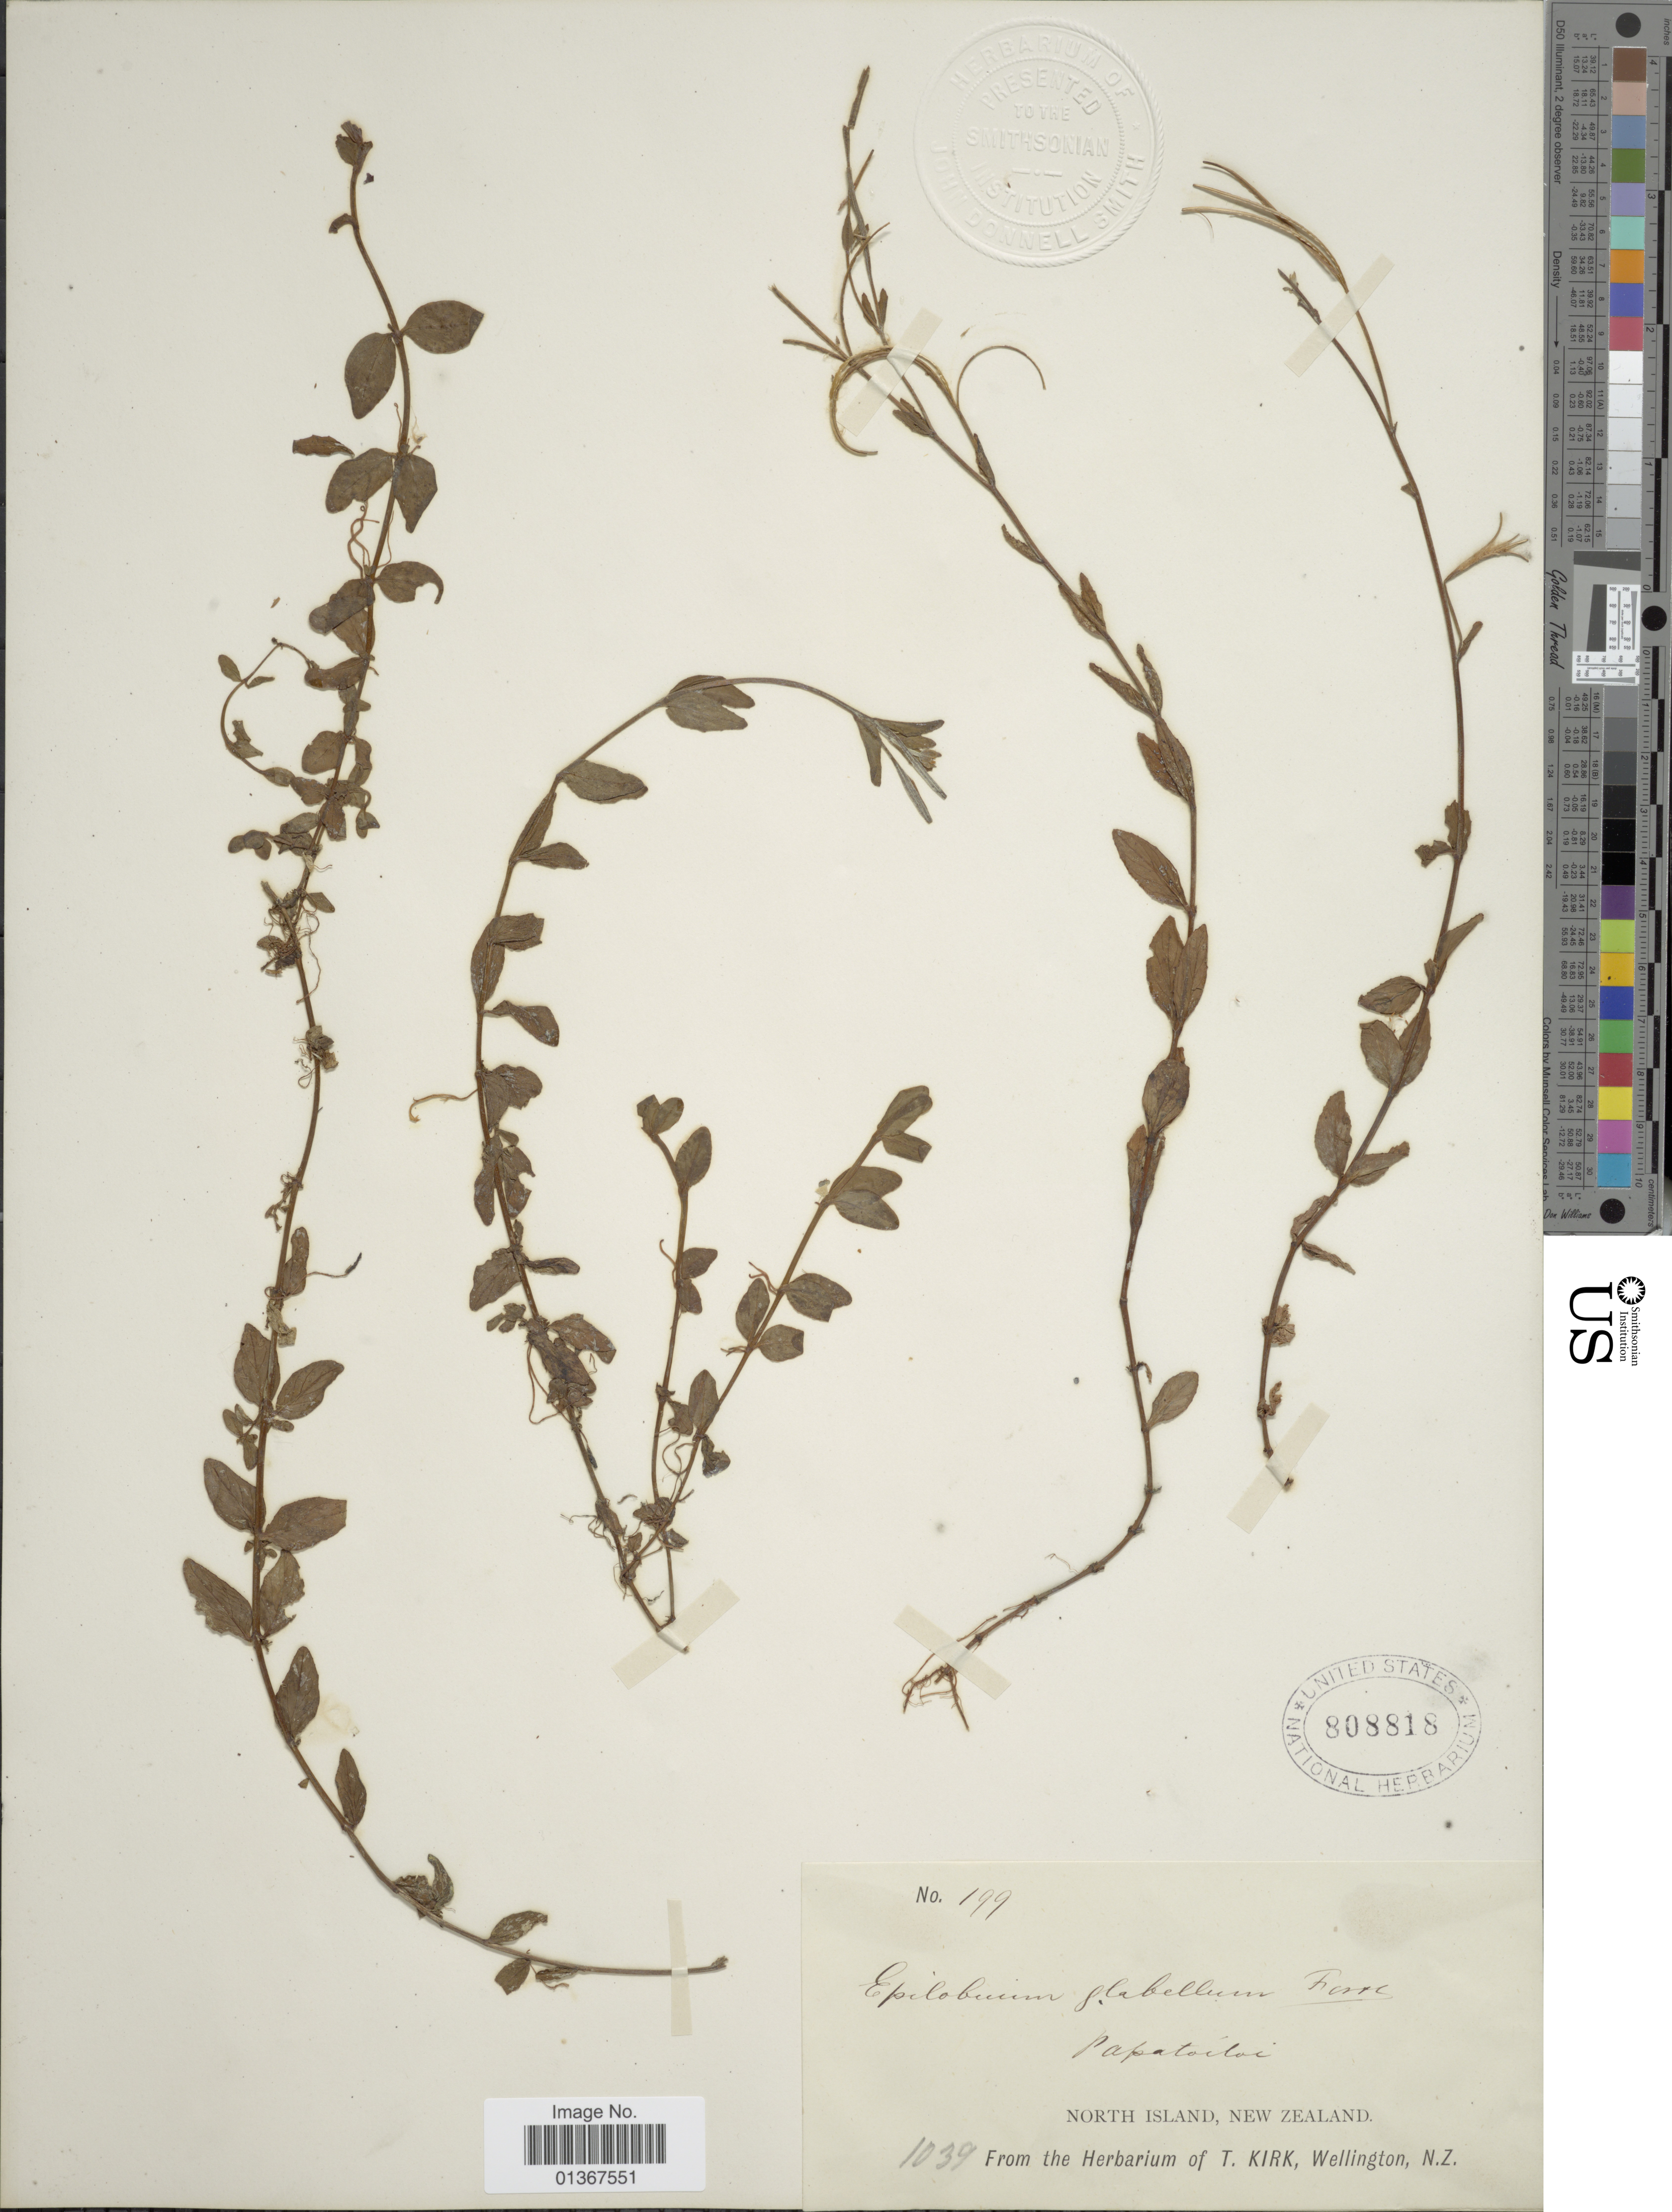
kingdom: Plantae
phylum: Tracheophyta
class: Magnoliopsida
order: Myrtales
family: Onagraceae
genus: Epilobium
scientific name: Epilobium glabellum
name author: G. Forst.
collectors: ex herb. T. Kirk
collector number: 199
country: New Zealand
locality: North Island.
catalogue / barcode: US 808818